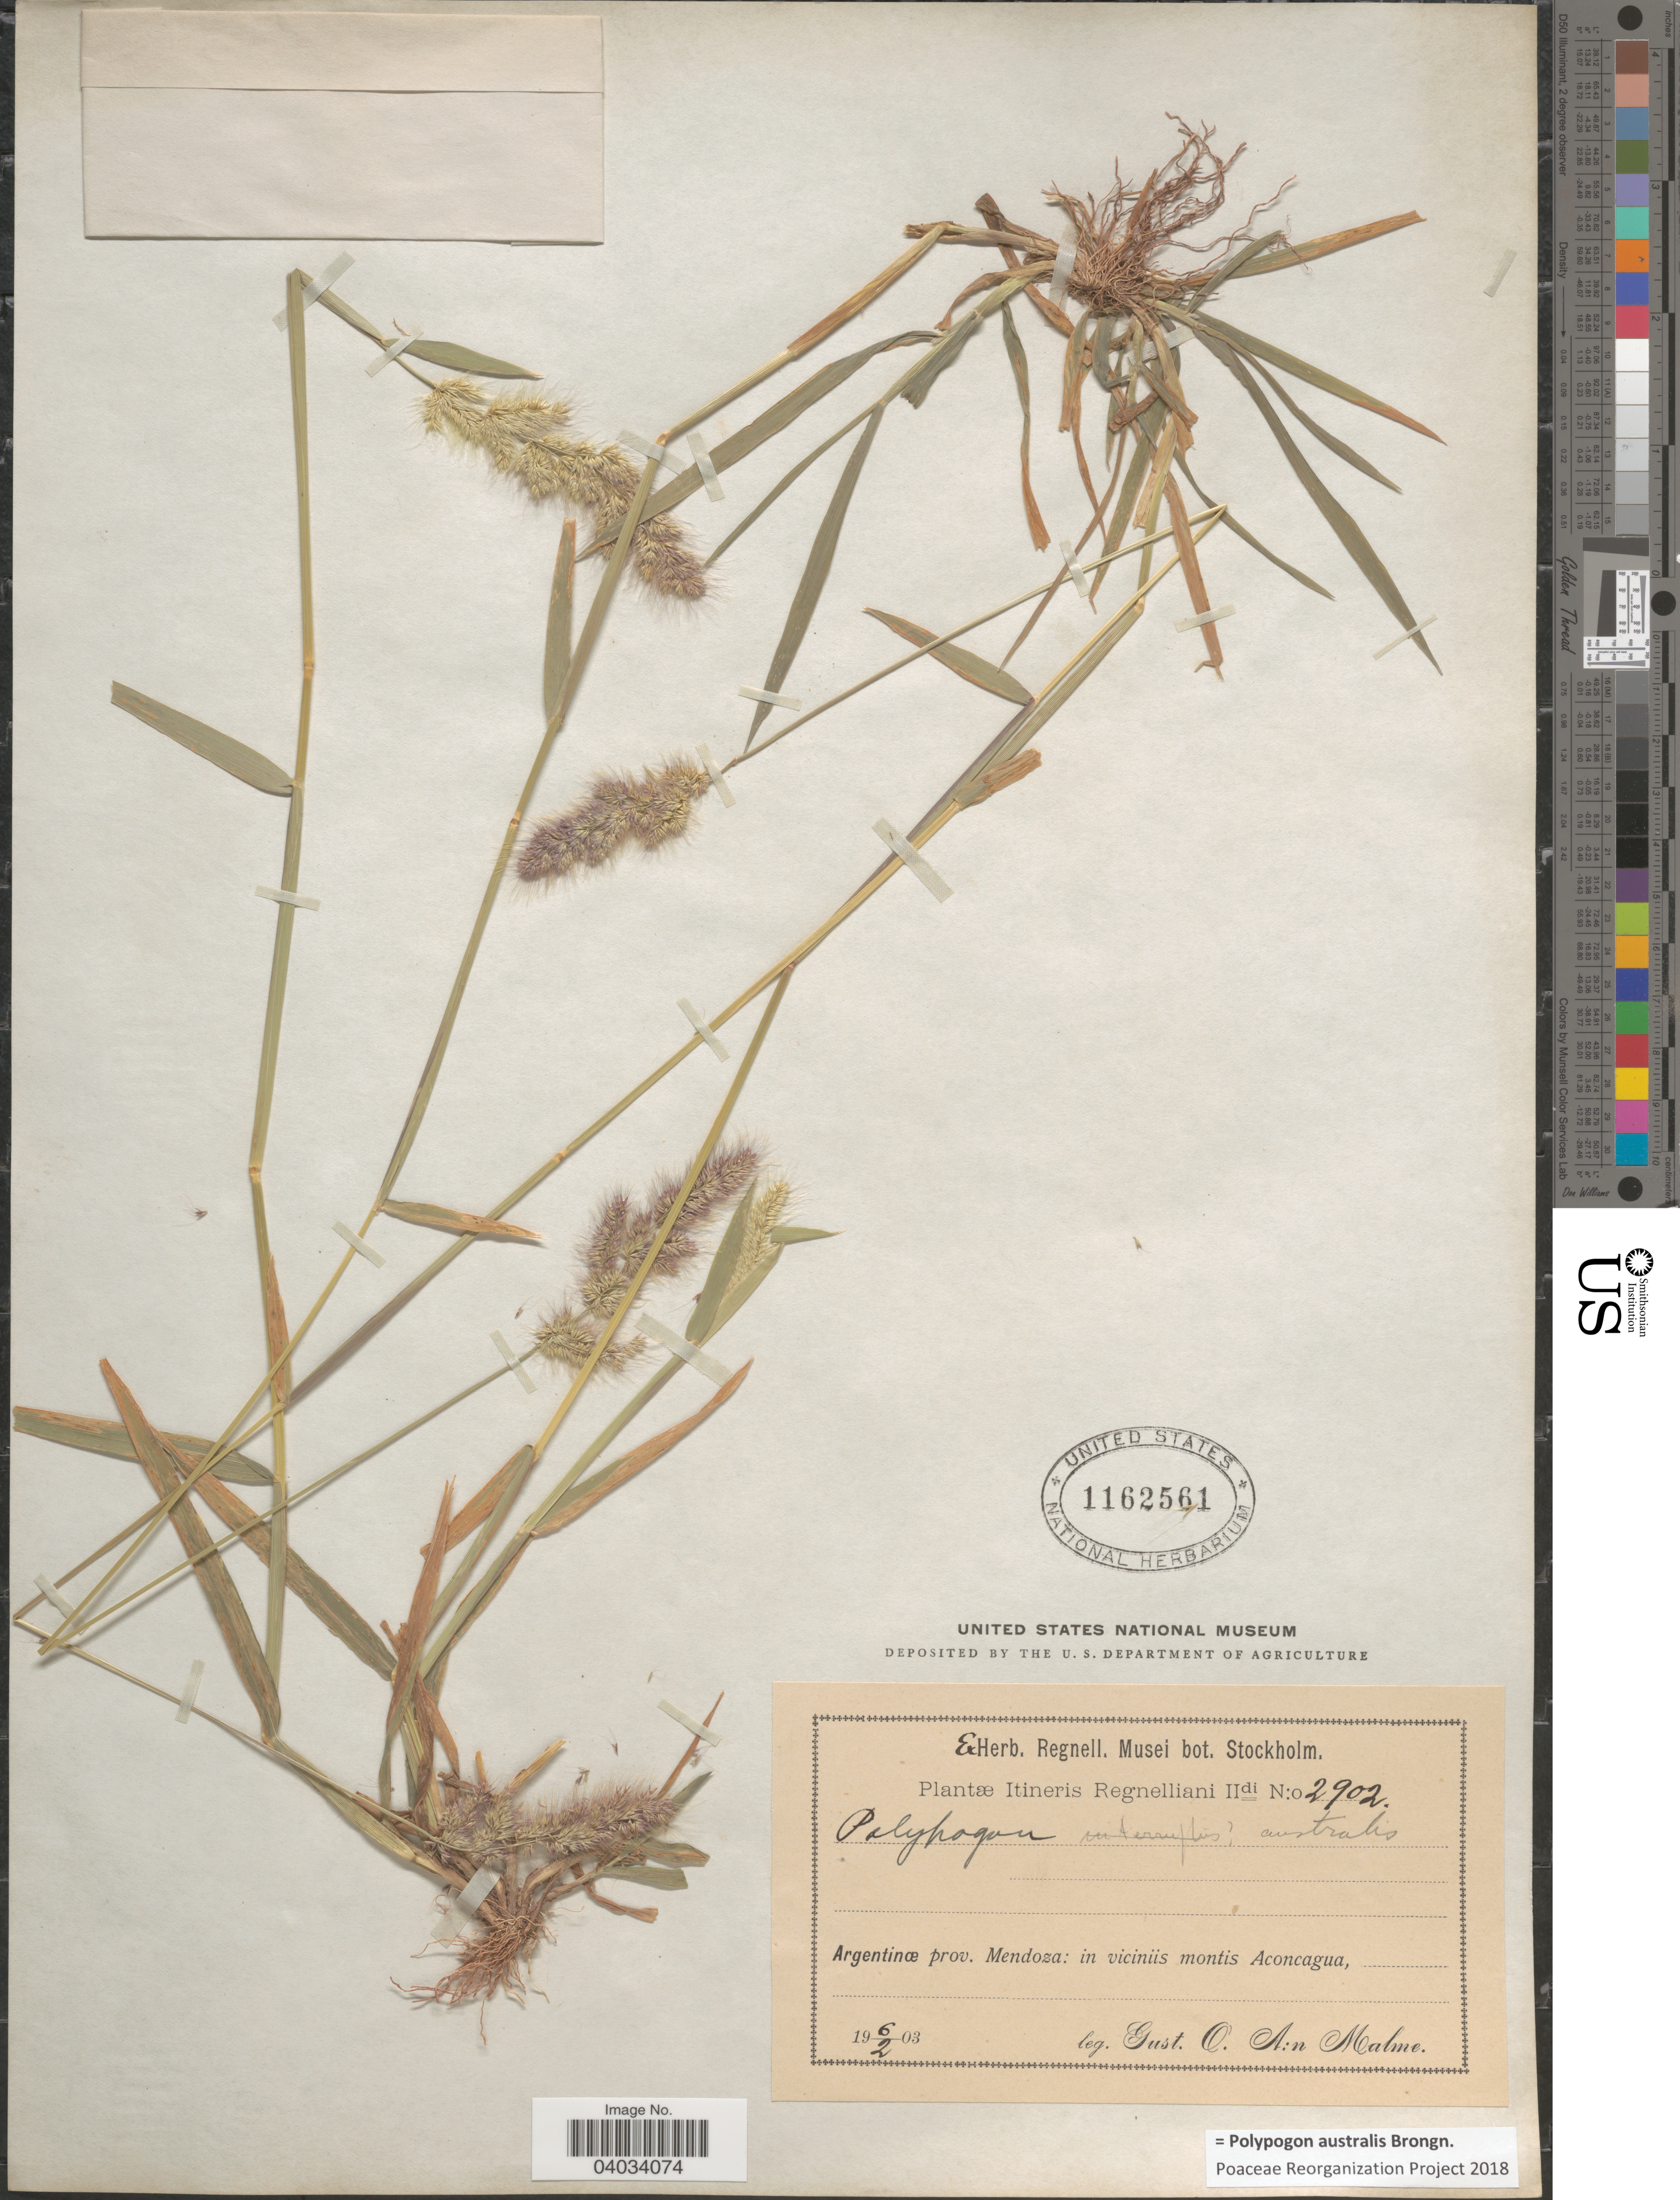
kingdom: Plantae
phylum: Tracheophyta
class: Liliopsida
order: Poales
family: Poaceae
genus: Polypogon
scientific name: Polypogon australis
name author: Brongn.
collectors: G. O. A. Malme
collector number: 2902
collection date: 1903-02-06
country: Argentina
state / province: Mendoza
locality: In viciniis montis Aconcagua.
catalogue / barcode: US 1162561